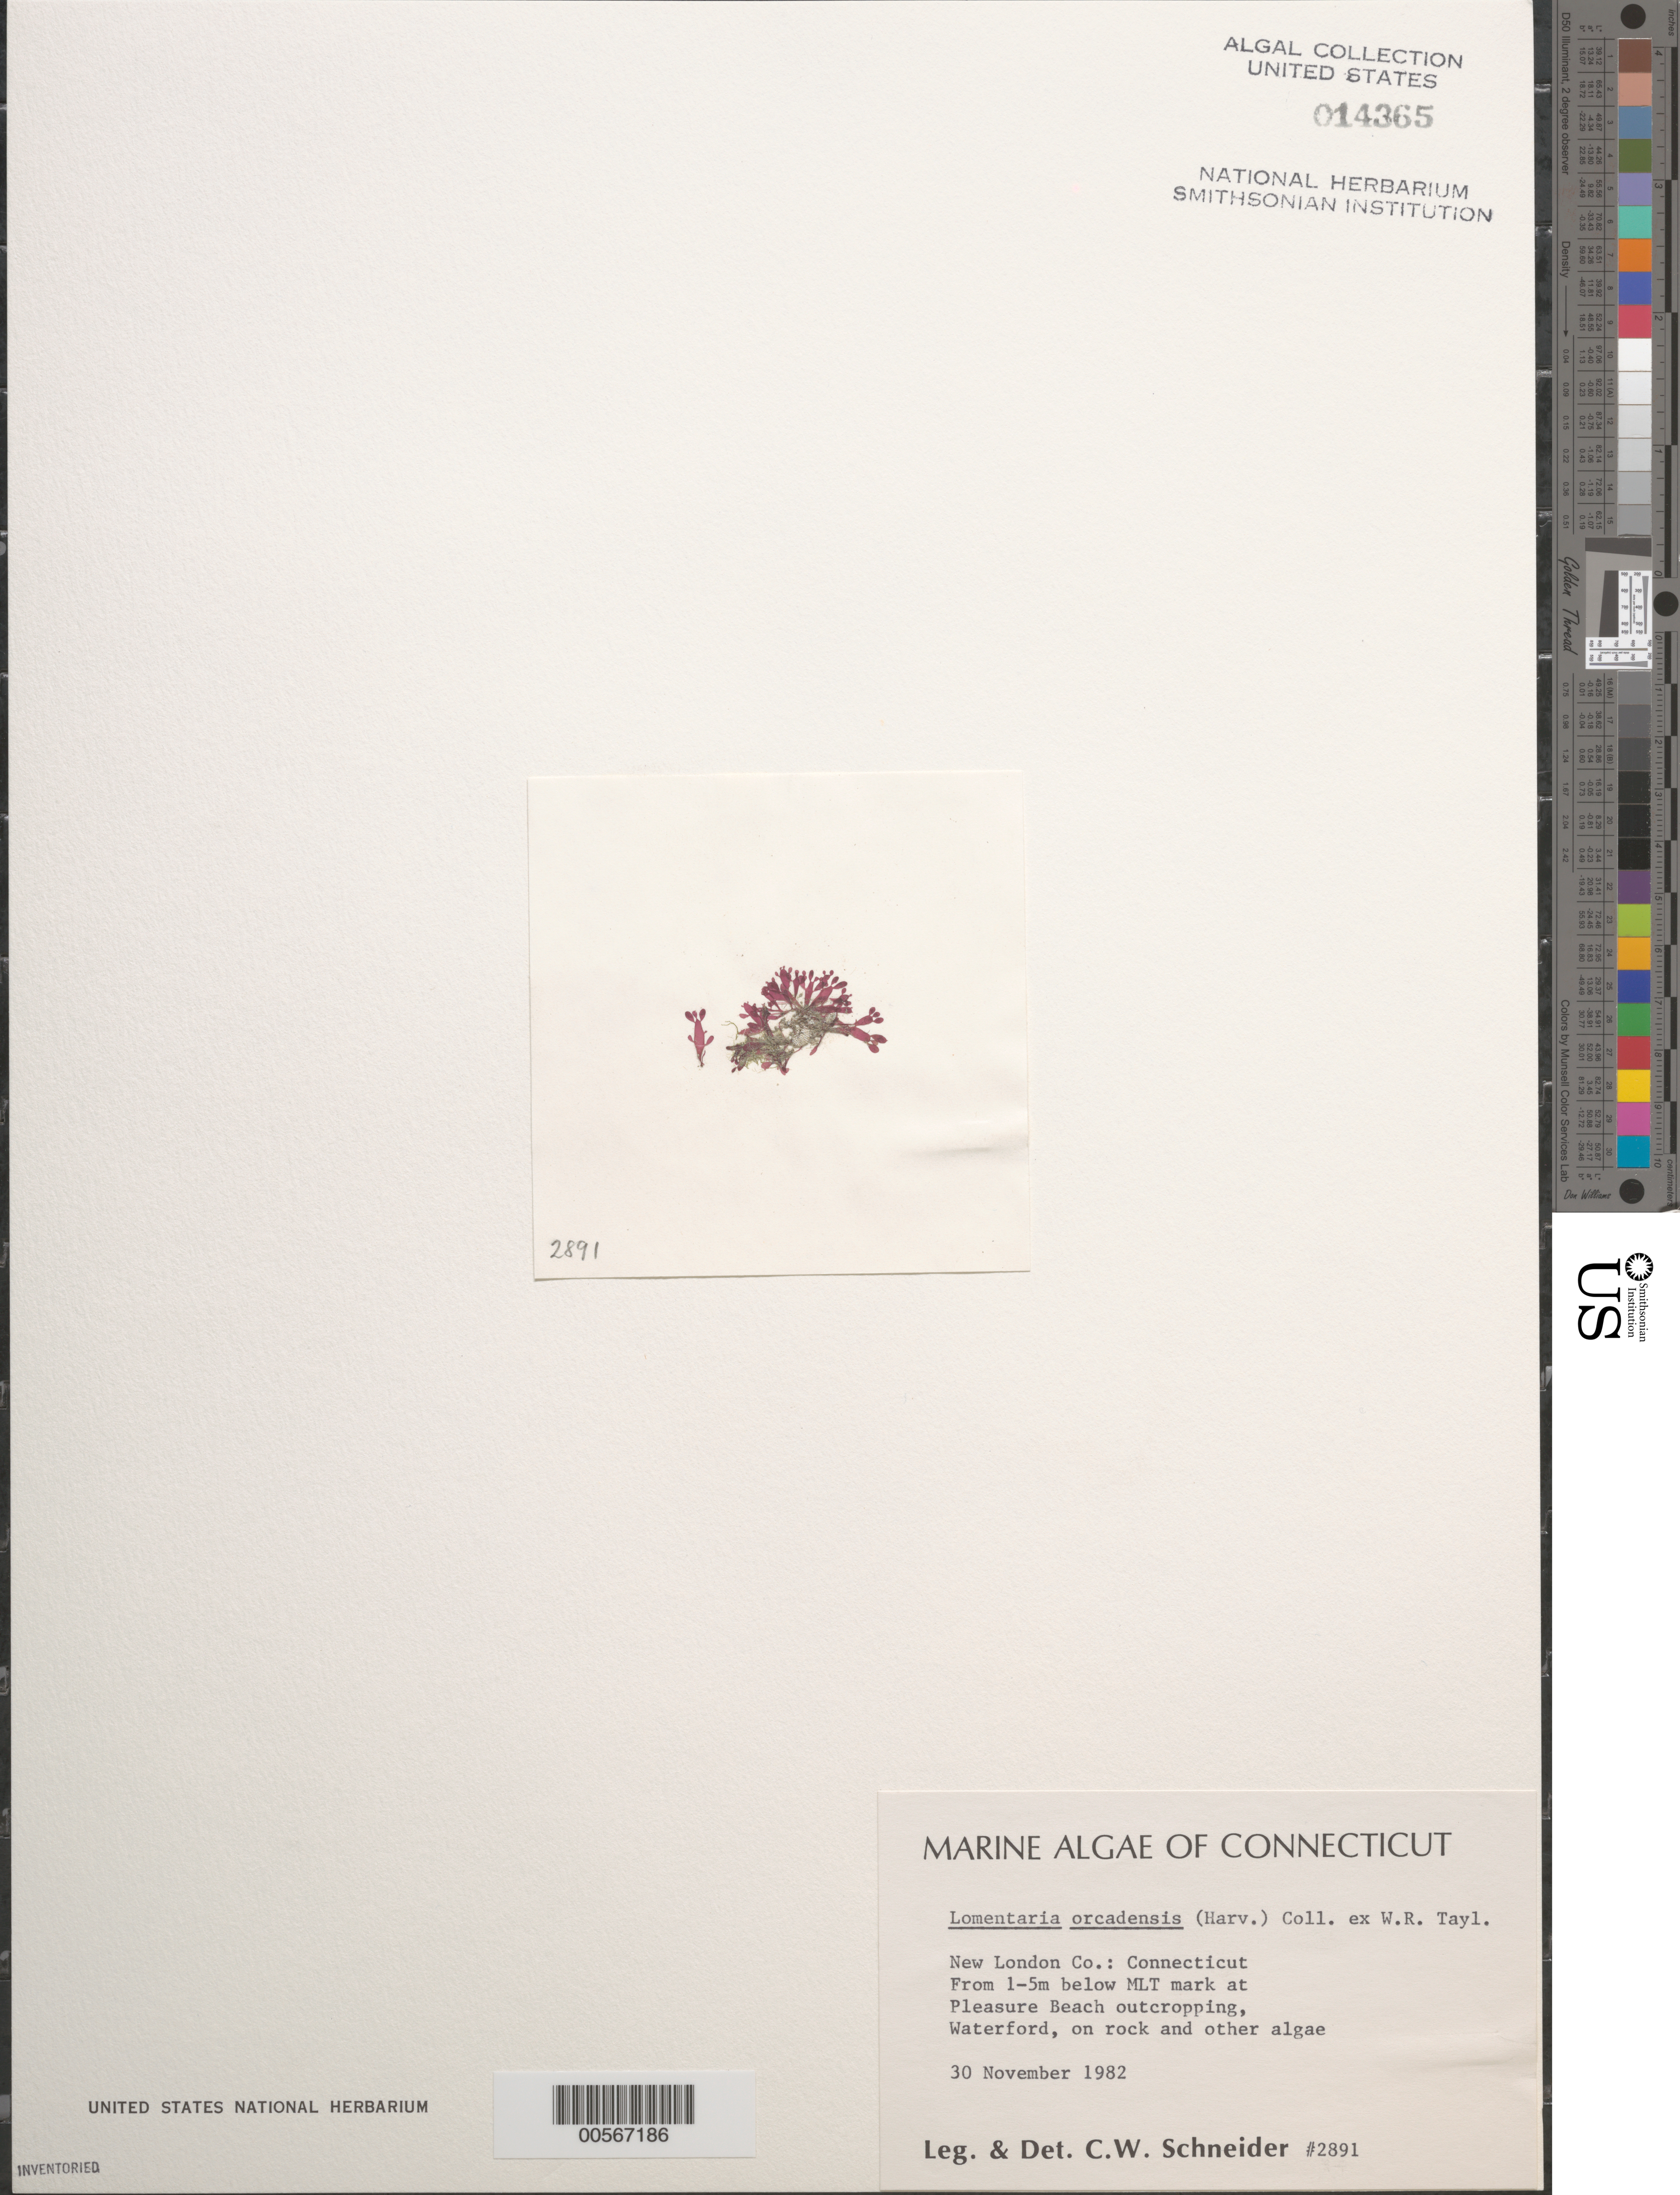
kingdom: Plantae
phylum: Rhodophyta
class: Florideophyceae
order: Rhodymeniales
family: Lomentariaceae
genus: Lomentaria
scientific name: Lomentaria orcadensis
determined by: Schneider, C. W.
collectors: C. W. Schneider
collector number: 2891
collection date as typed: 30 Nov 1982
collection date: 1982-11-30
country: United States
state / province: Connecticut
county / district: New London County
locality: Pleasure Beach, Waterford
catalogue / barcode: US 14365